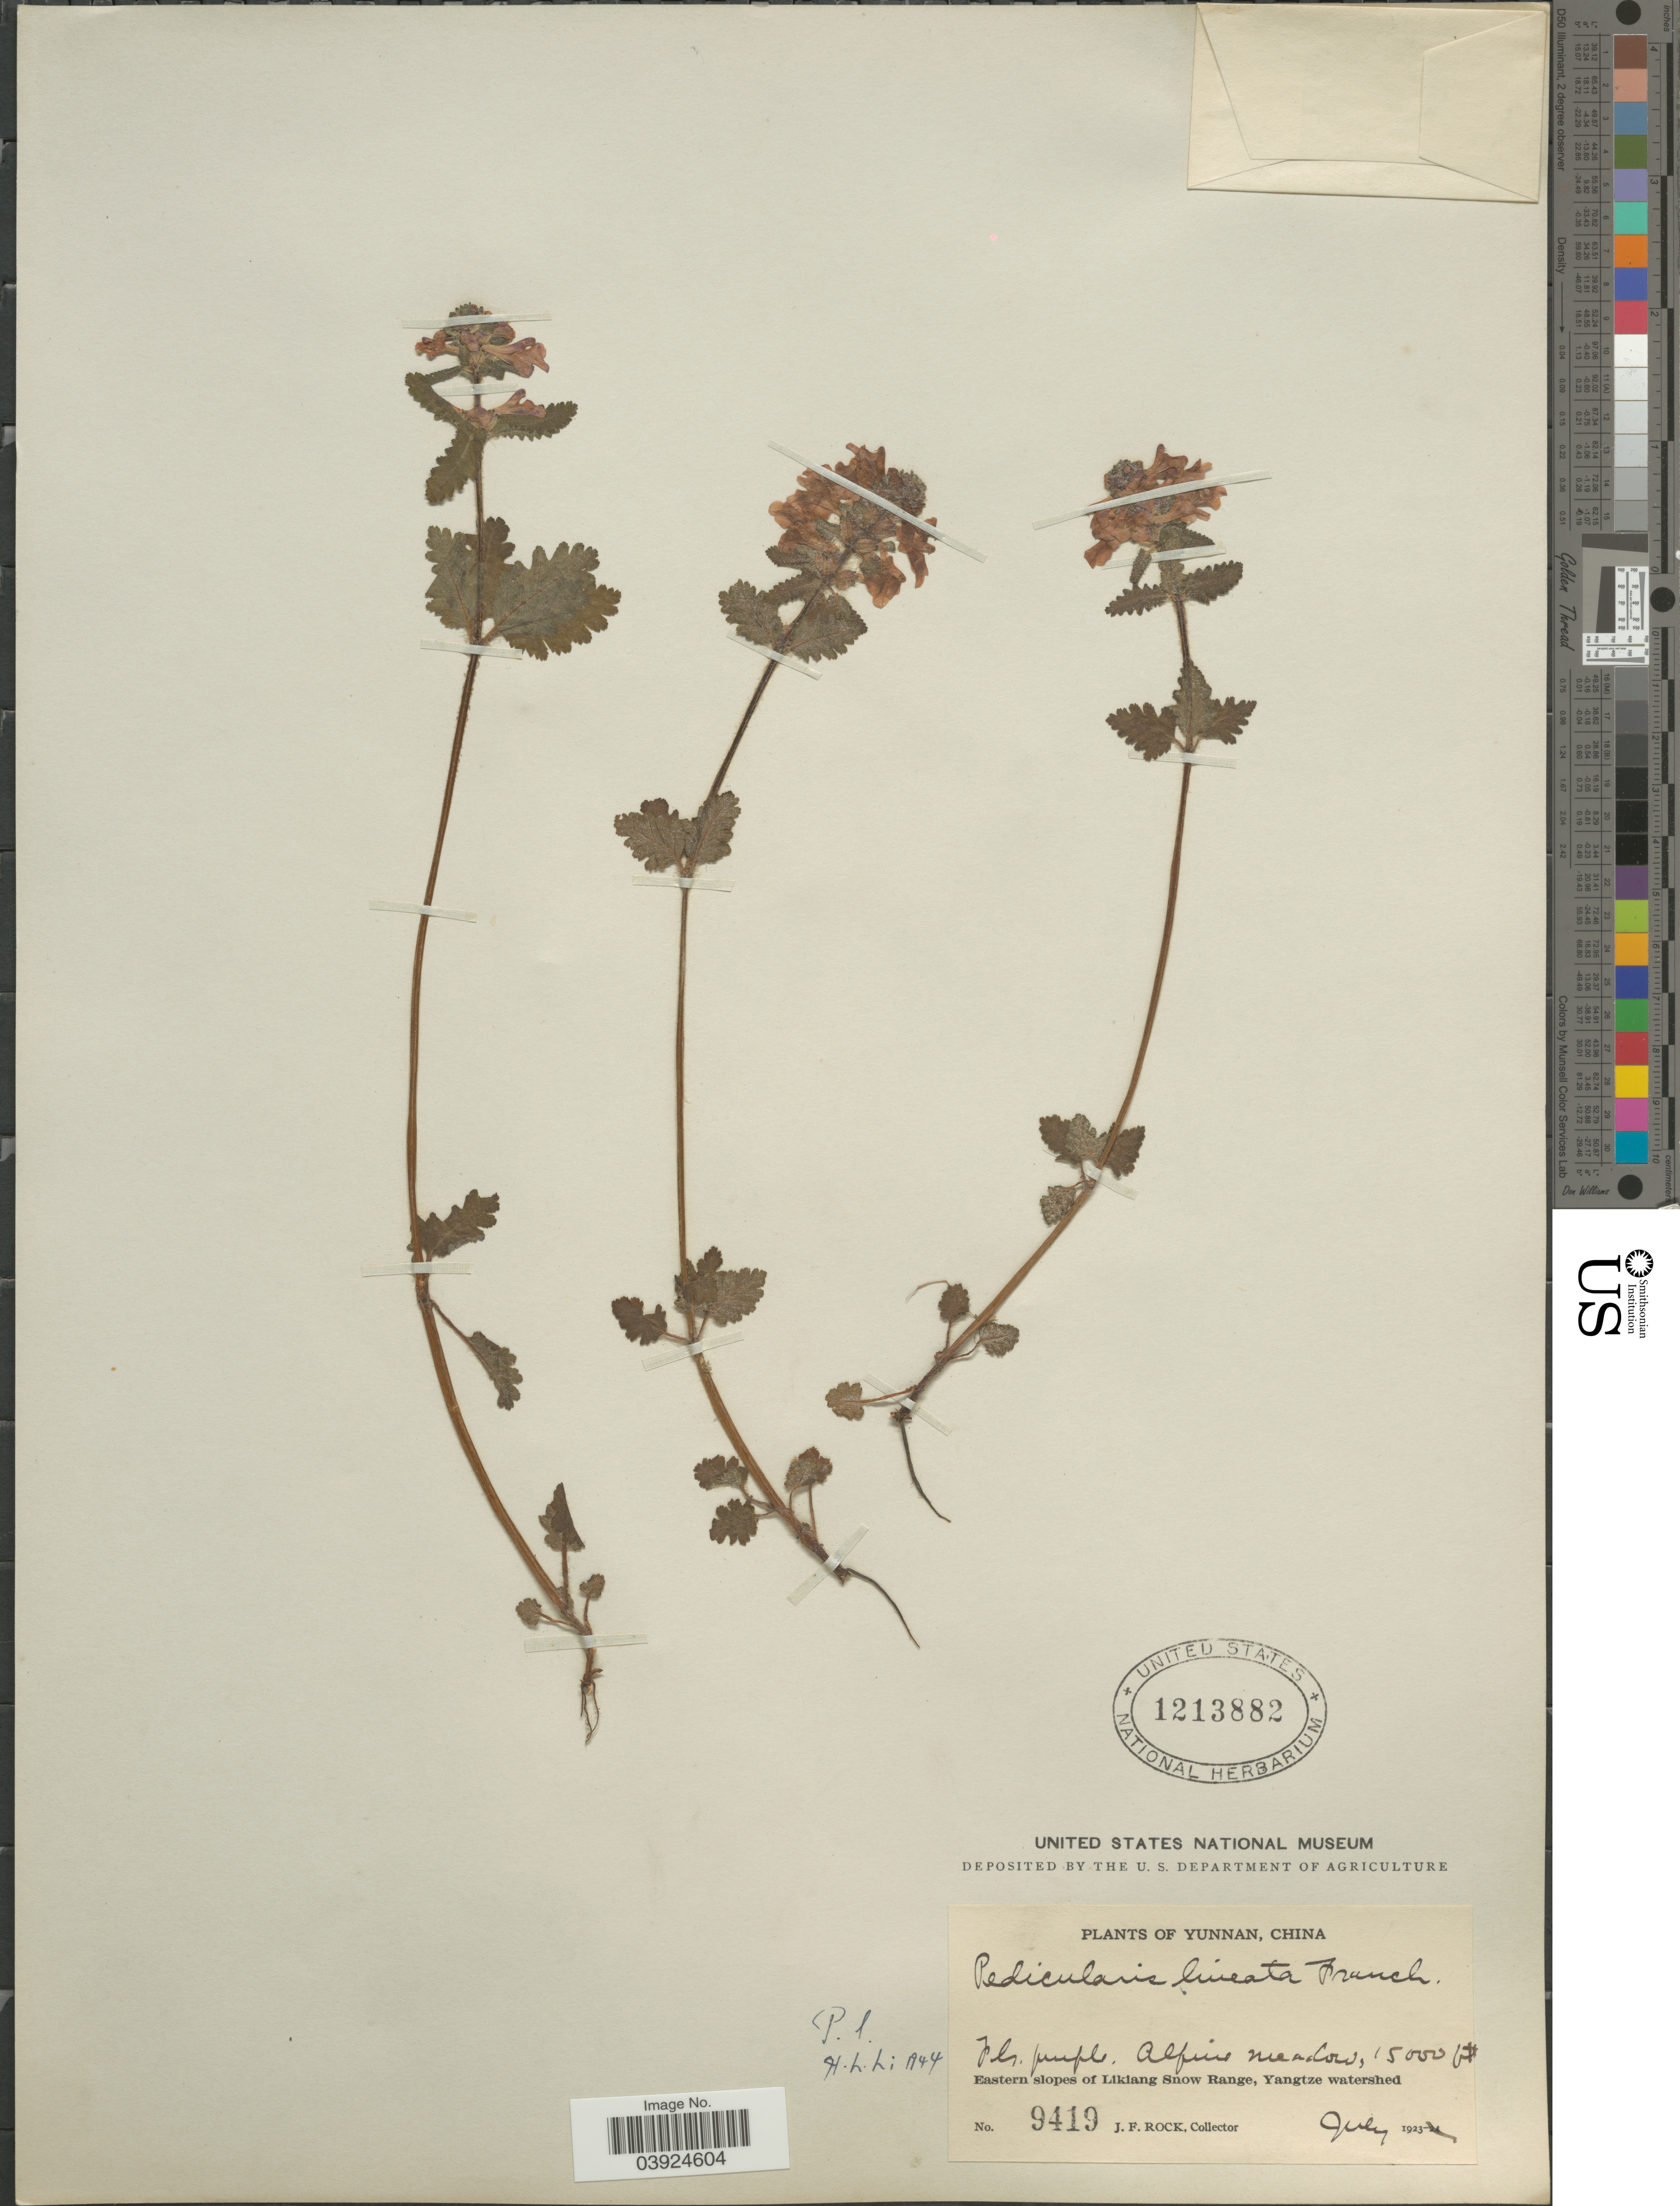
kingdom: Plantae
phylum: Tracheophyta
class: Magnoliopsida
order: Lamiales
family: Orobanchaceae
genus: Pedicularis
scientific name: Pedicularis lineata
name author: Franch. ex Maxim.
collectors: J. Rock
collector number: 9419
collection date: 1923-07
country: China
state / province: Yunnan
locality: Eastern slopes of Likiang Snow Range, Yangtze watershed.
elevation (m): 4572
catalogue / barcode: US 1213882